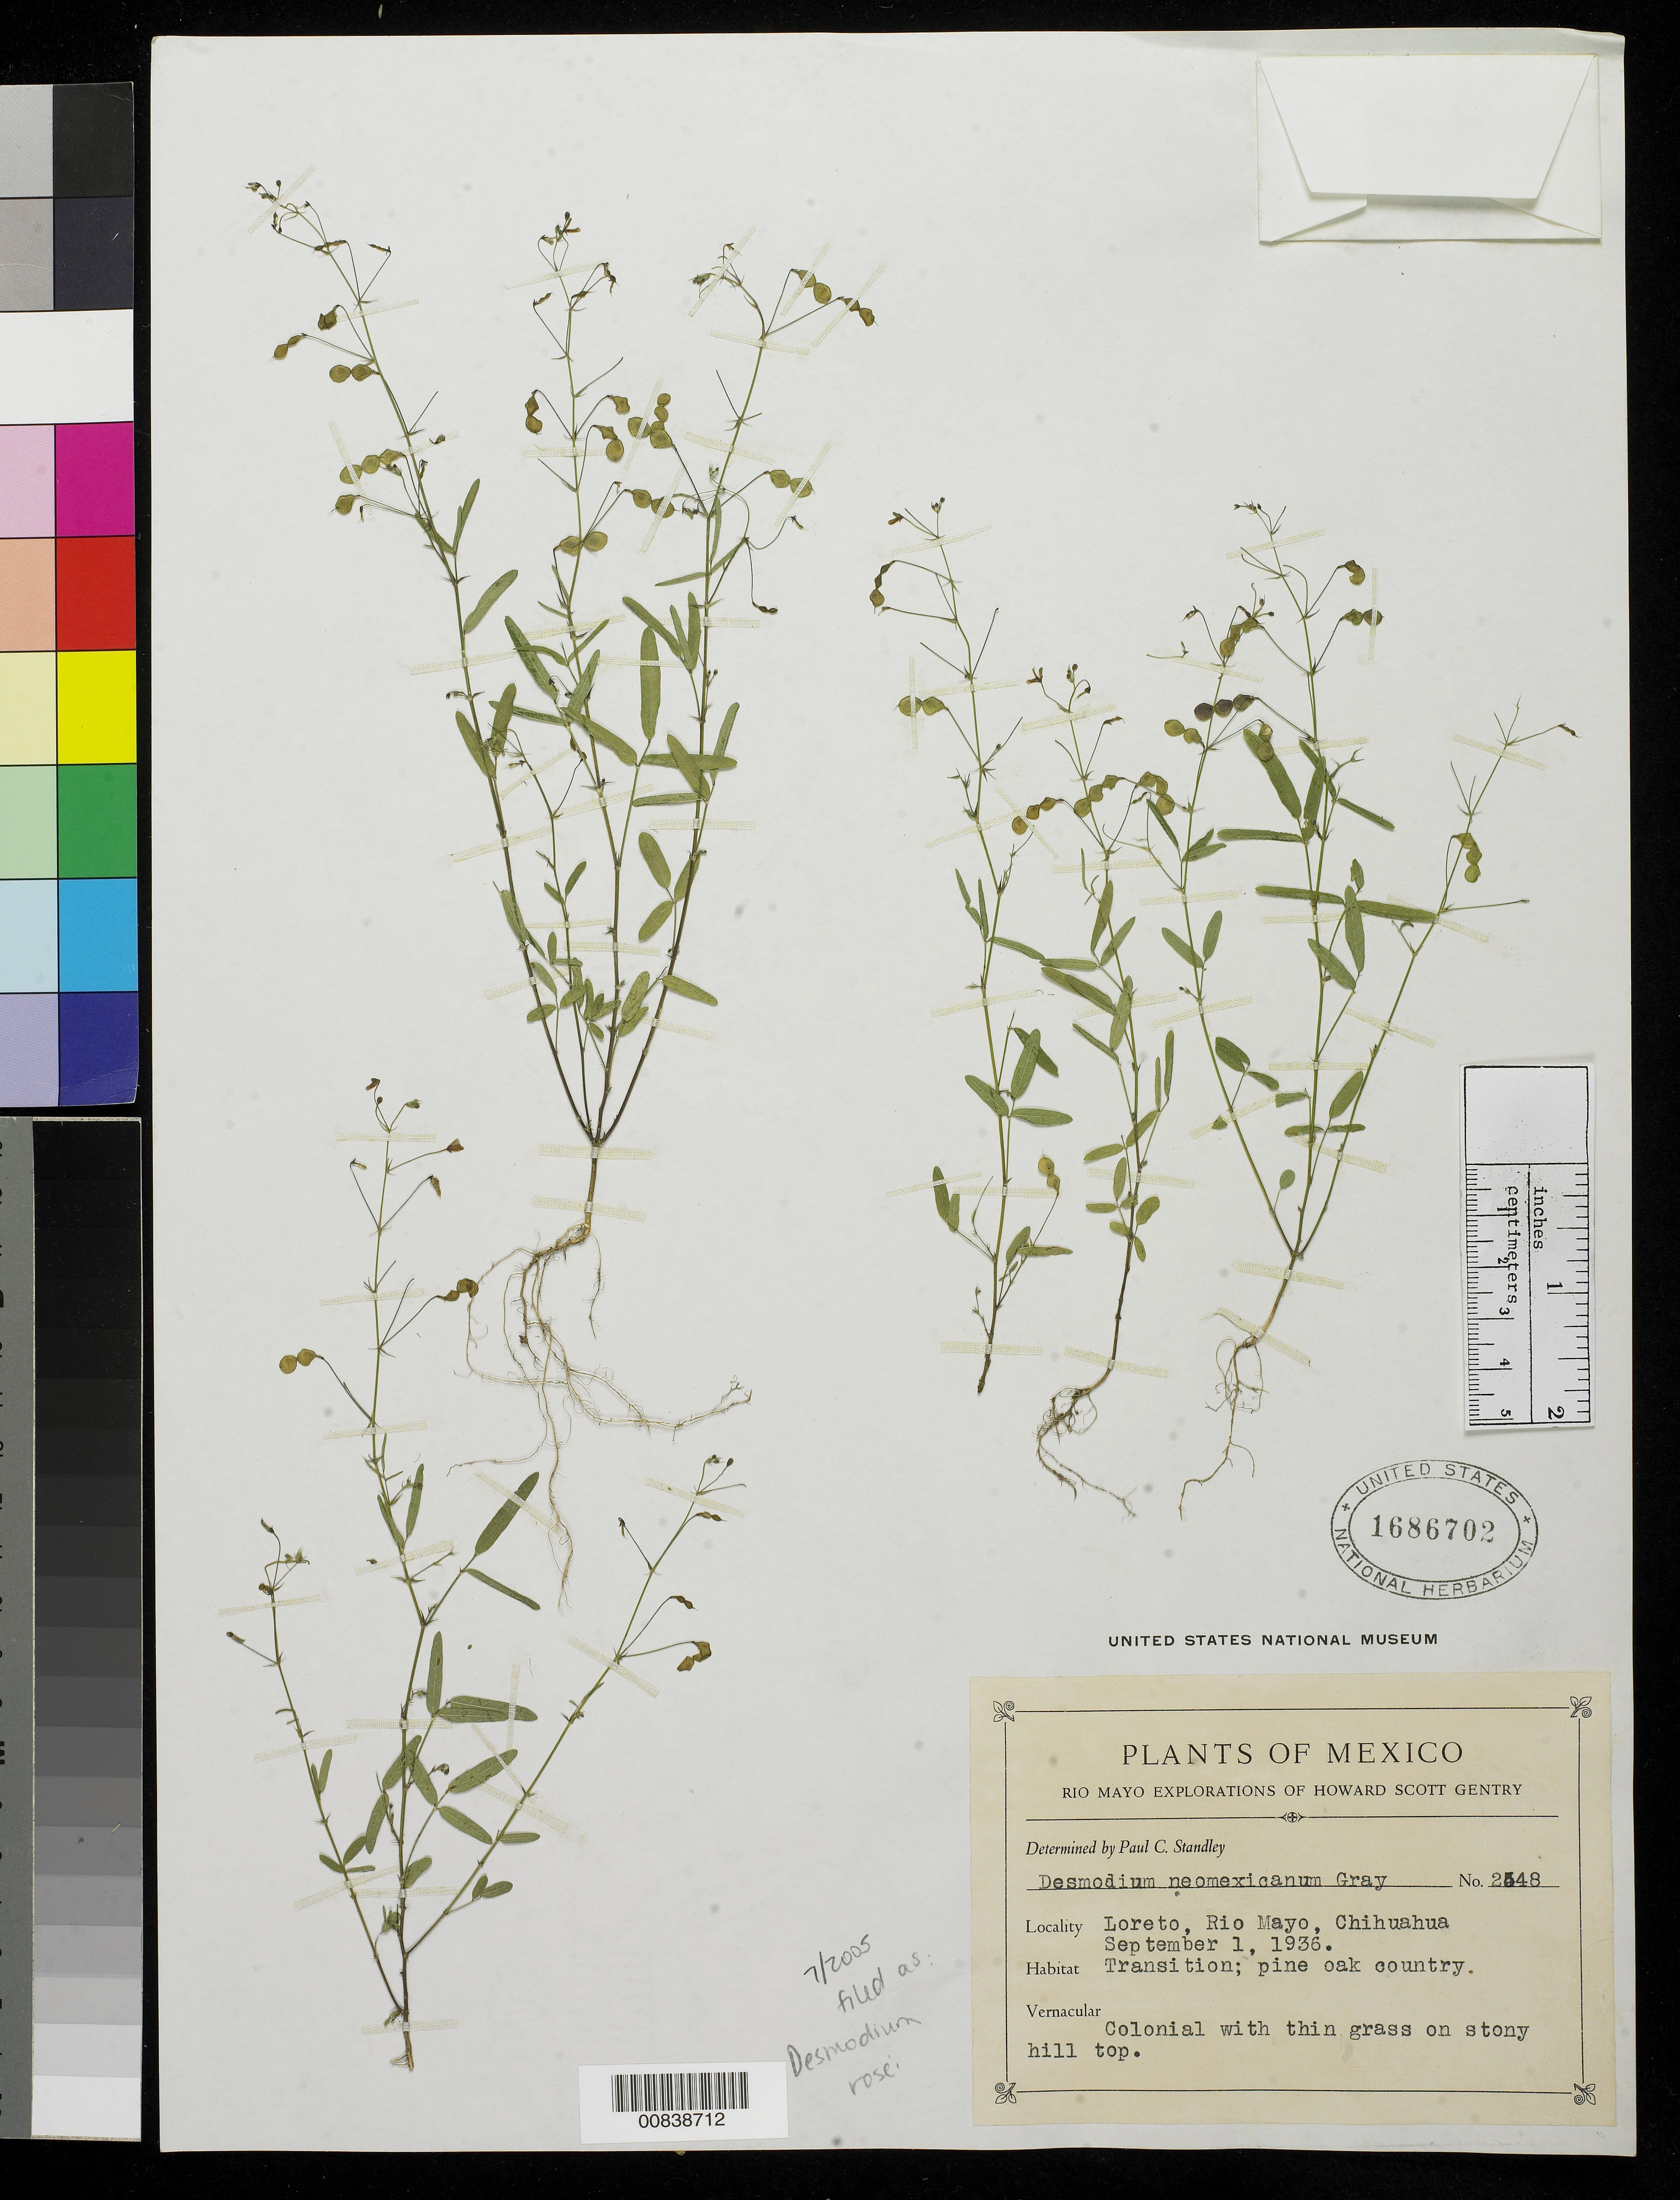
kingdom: Plantae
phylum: Tracheophyta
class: Magnoliopsida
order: Fabales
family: Fabaceae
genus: Desmodium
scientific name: Desmodium rosei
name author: B.G. Schub.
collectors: H. S. Gentry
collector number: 2548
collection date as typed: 01 Sep 1936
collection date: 1936-09-01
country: Mexico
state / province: Chihuahua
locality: Loreto, Río Mayo, Chihuahua.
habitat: Transition; pine-oak country. Colonial with thin grass on stony hill top.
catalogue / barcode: US 1686702